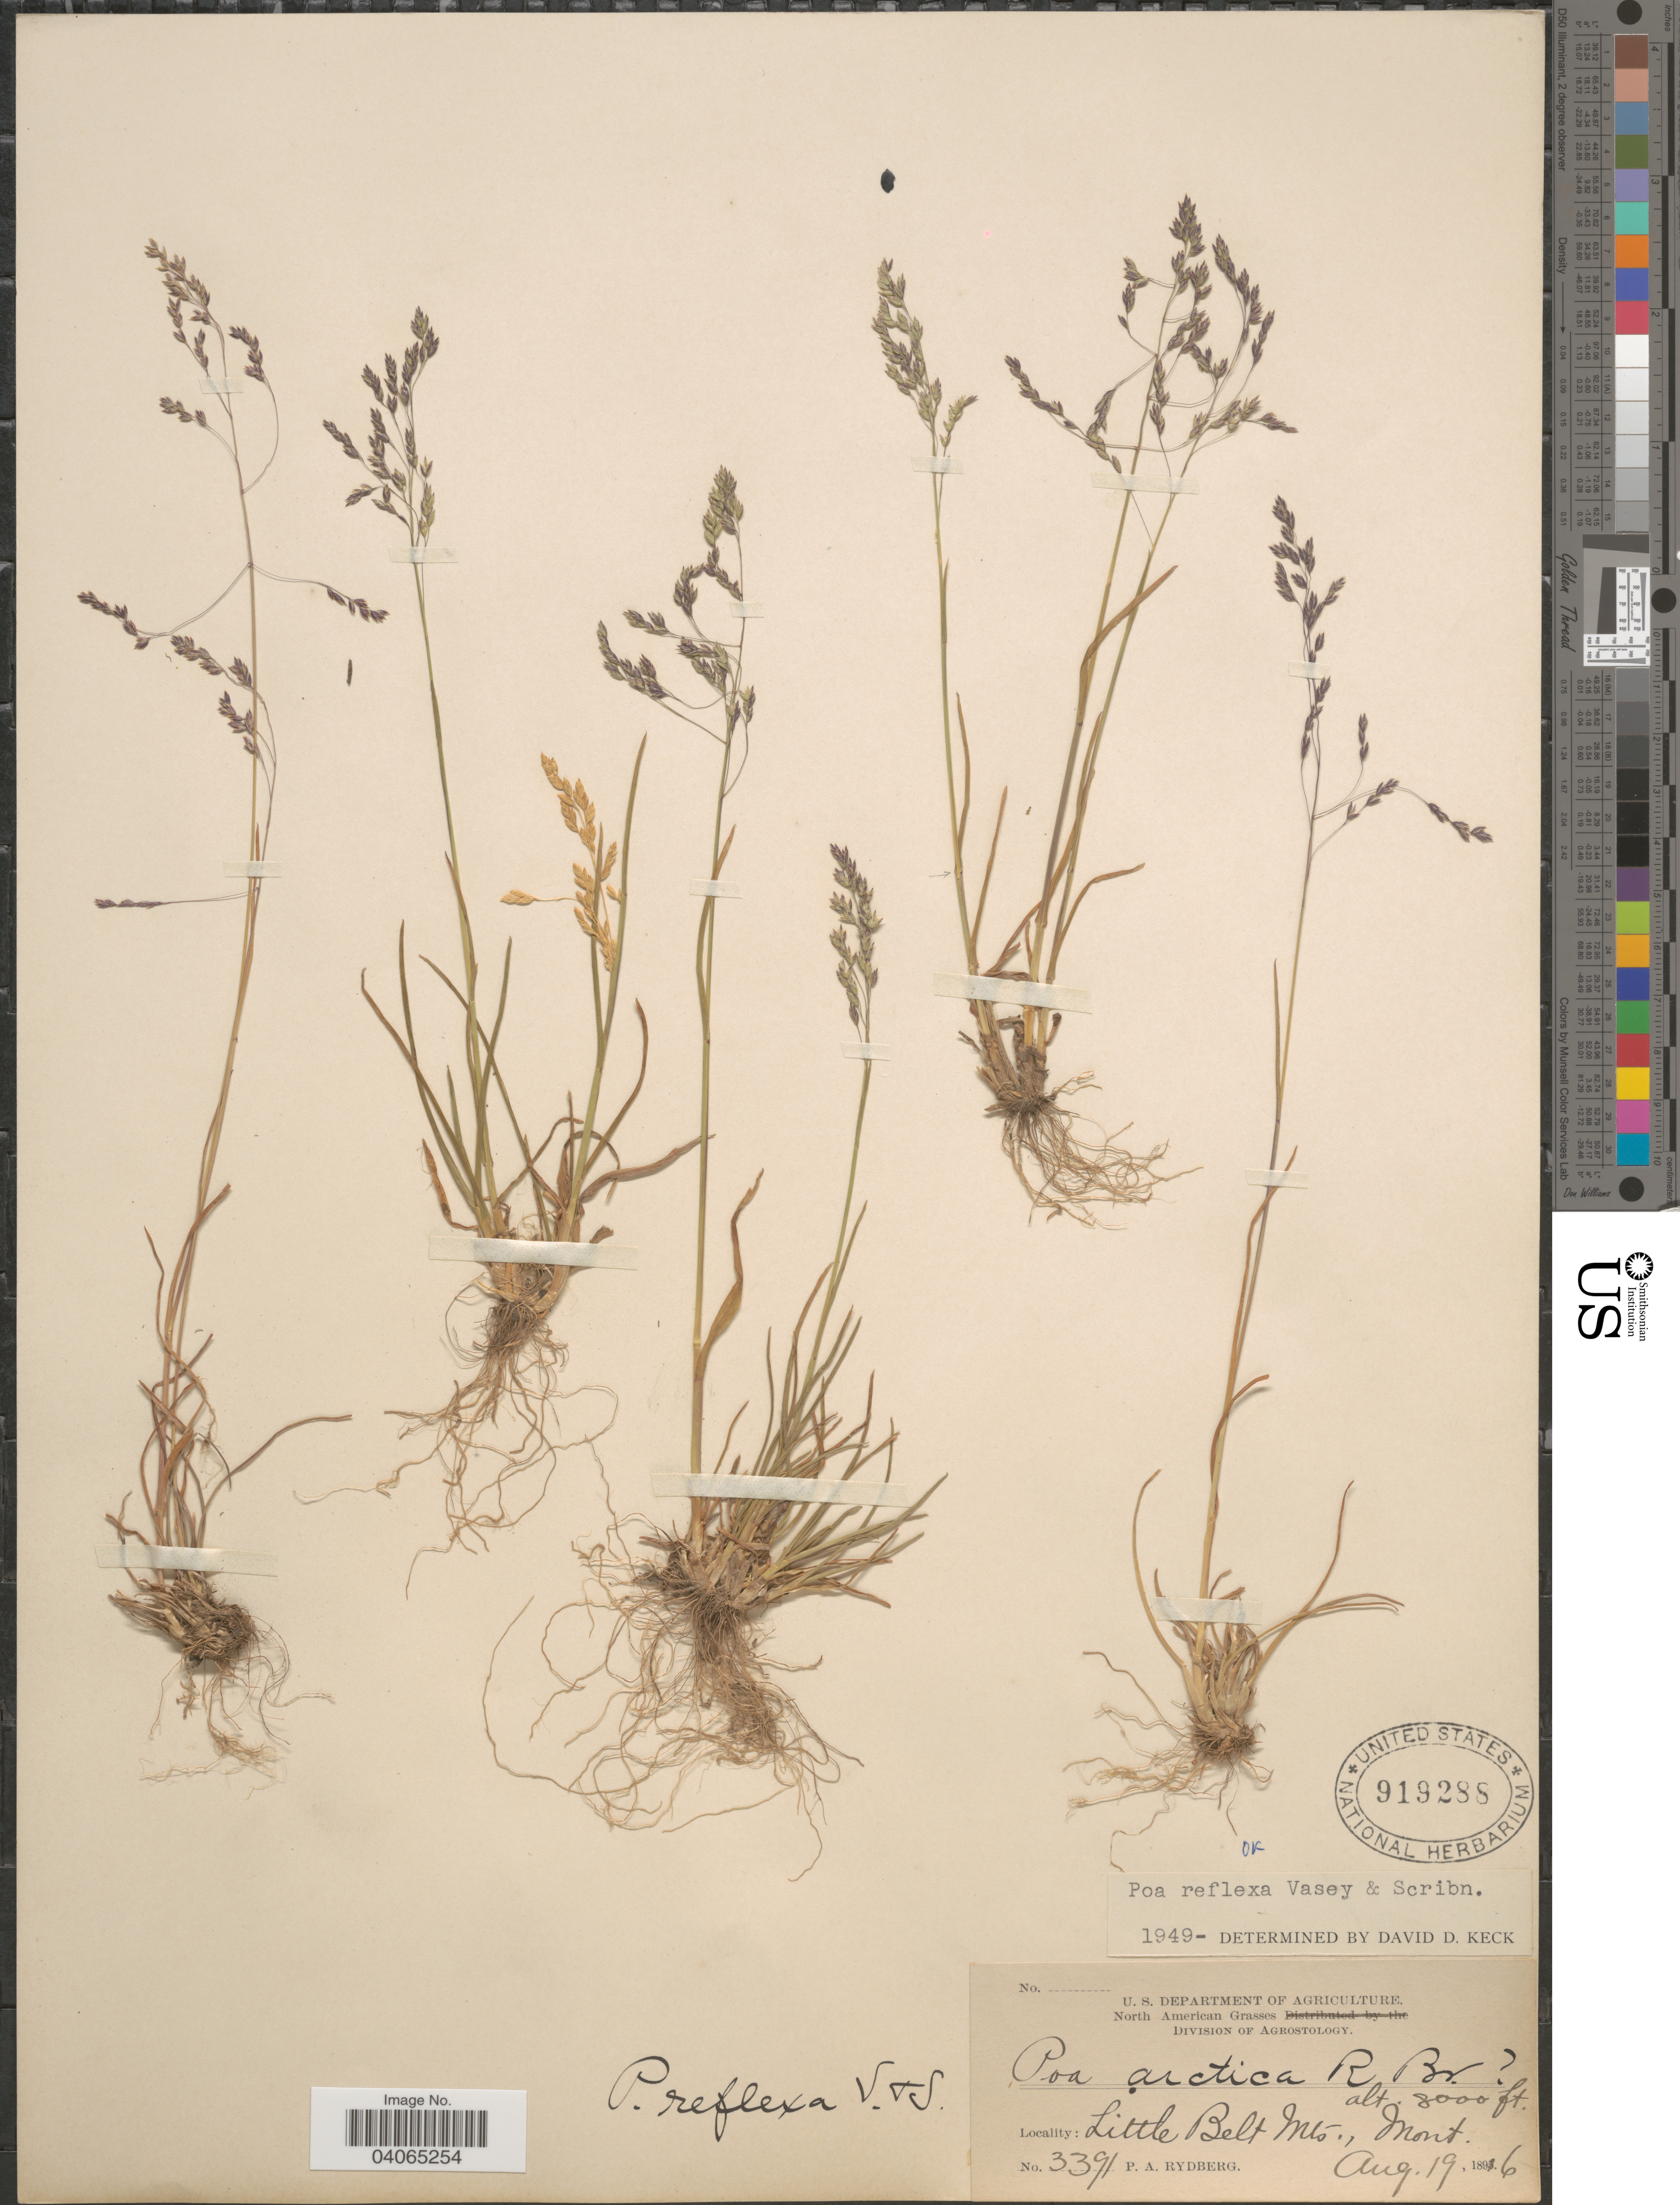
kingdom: Plantae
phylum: Tracheophyta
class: Liliopsida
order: Poales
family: Poaceae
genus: Poa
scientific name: Poa reflexa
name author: Vasey & Scribn.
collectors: P. A. Rydberg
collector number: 3391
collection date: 1896-08-19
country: United States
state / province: Montana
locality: Little Belt Mts.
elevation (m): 2438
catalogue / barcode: US 919288